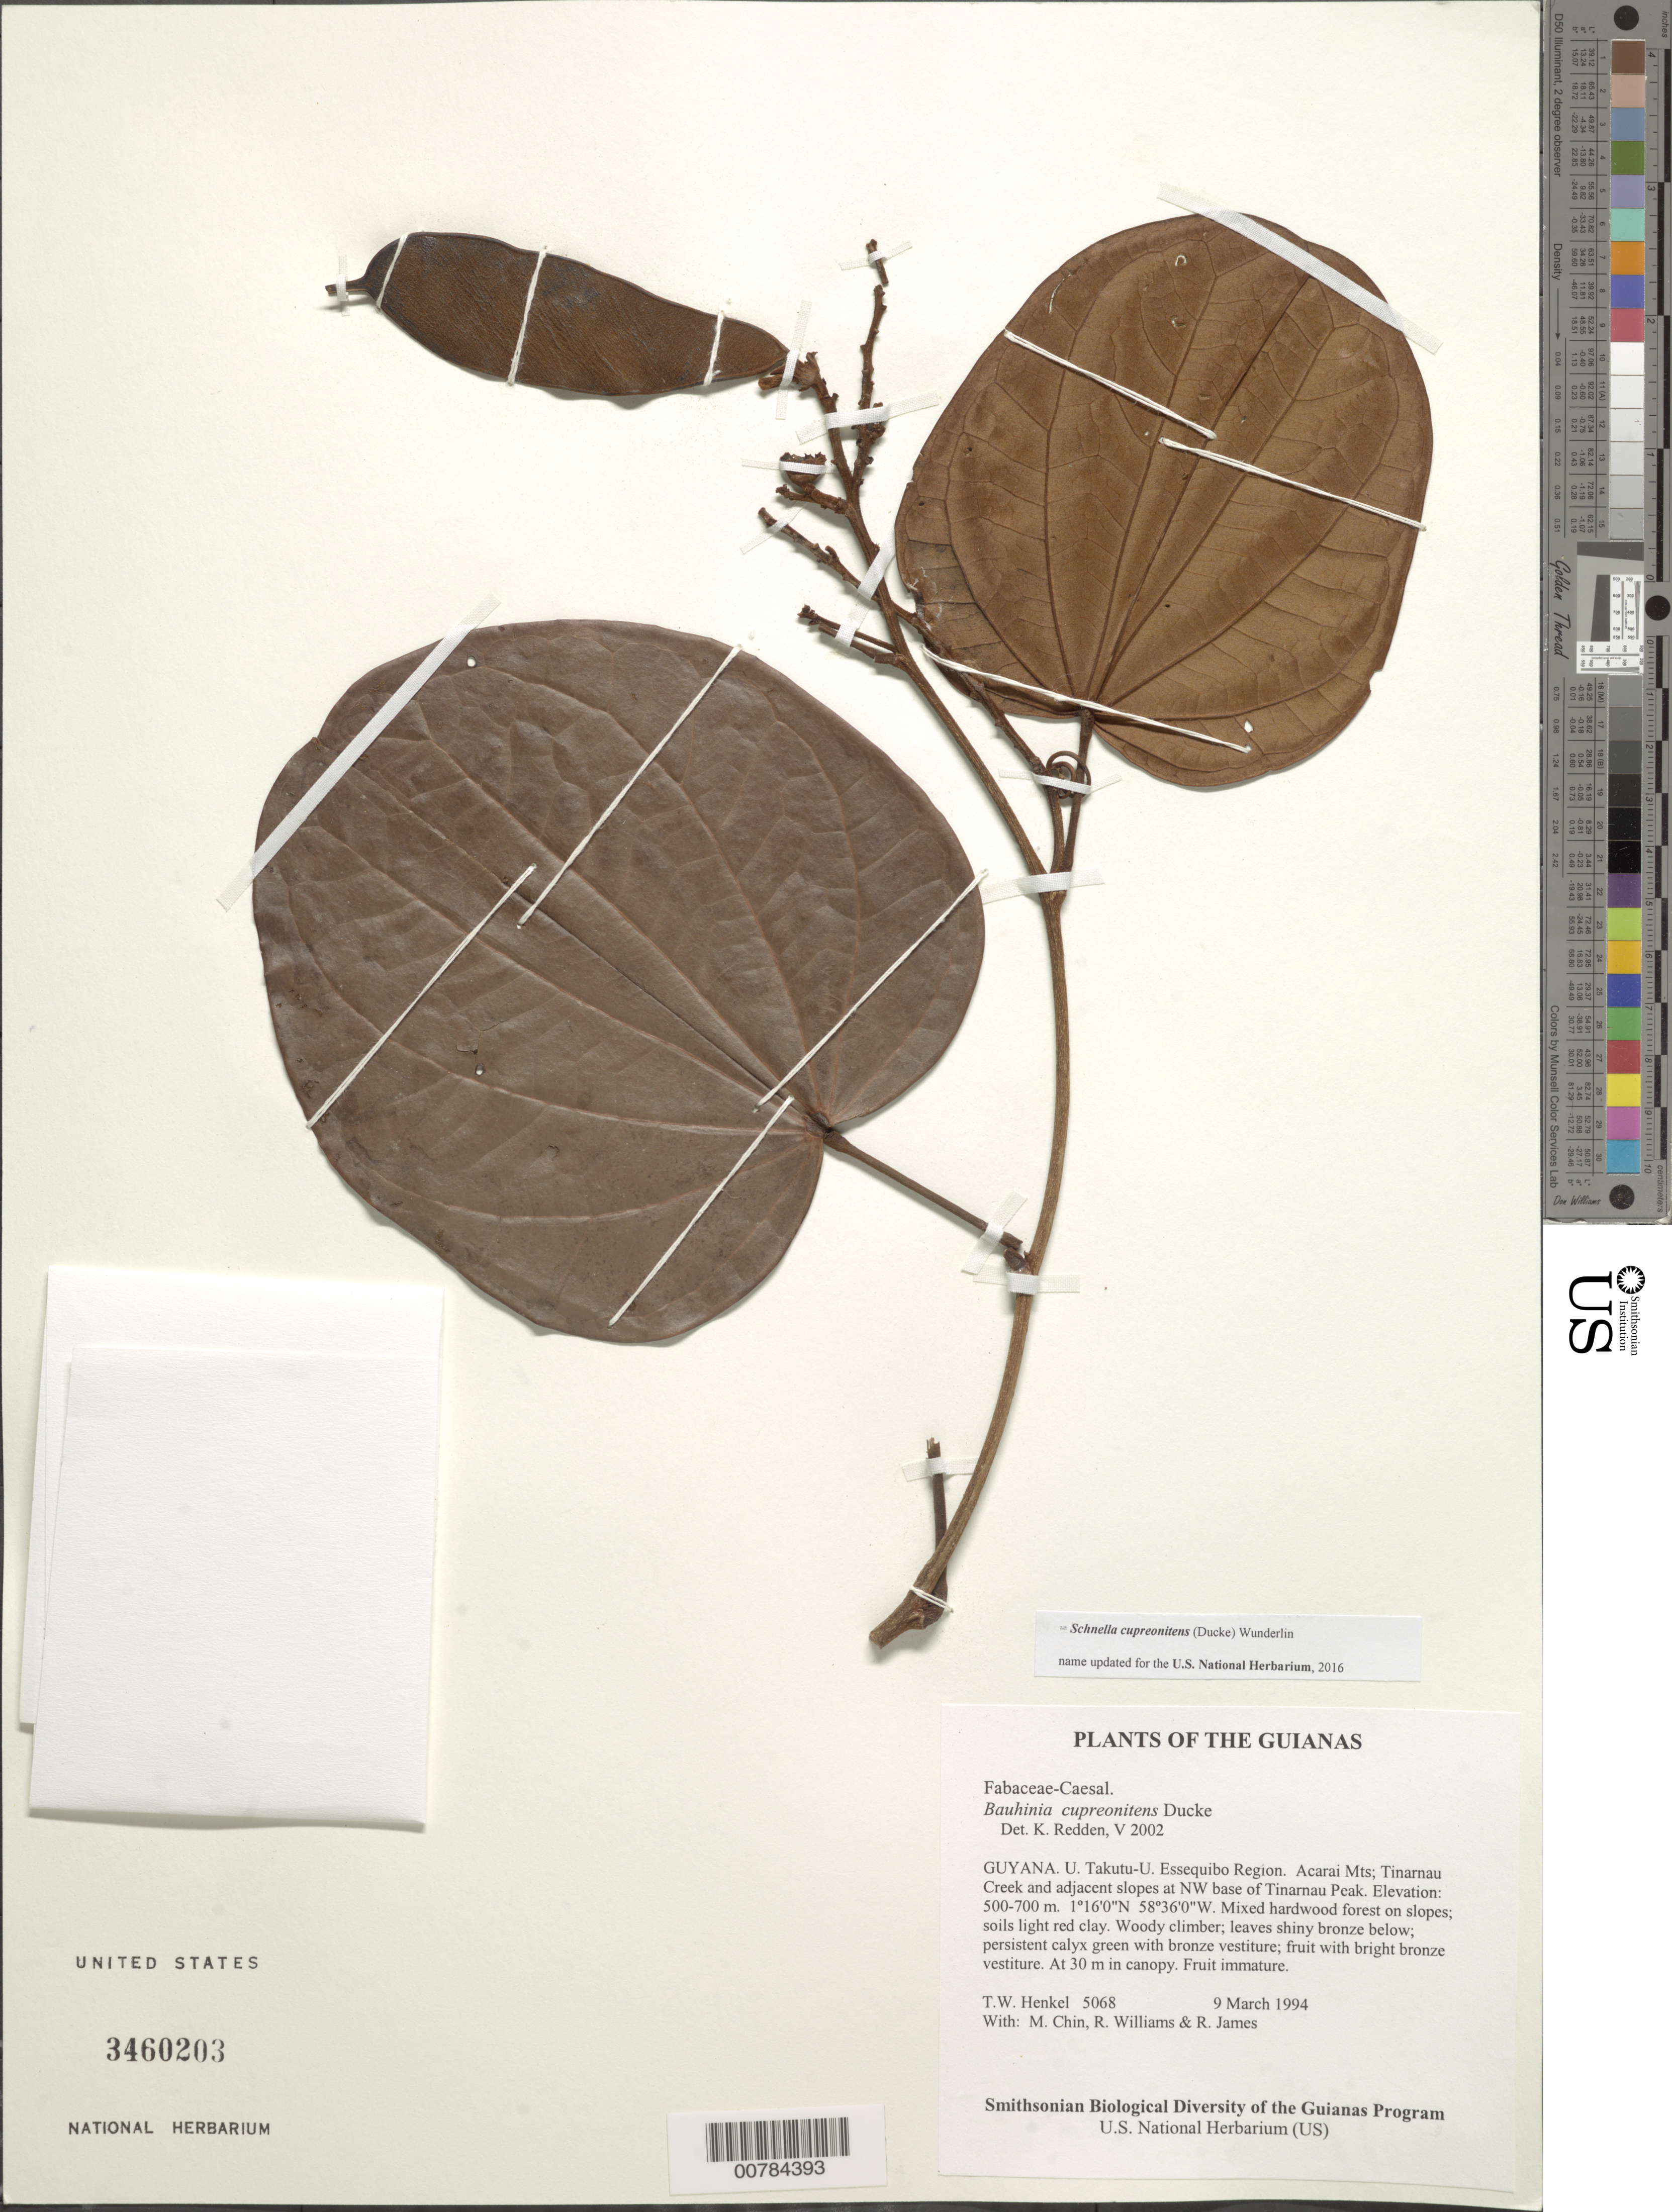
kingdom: Plantae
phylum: Tracheophyta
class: Magnoliopsida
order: Fabales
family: Fabaceae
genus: Schnella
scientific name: Schnella cupreonitens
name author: (Ducke) Wunderlin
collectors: T. Henkel, M. Chin, R. Williams & R. James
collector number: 5068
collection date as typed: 9 March 1994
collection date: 1994-03-09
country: Guyana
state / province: U. Takutu-U. Essequibo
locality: Acarai Mts; Tinarnau Creek and adjacent slopes at NW base of Tinarnau Peak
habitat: Mixed hardwood forest on slopes; soils light red clay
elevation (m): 500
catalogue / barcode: US 3460203